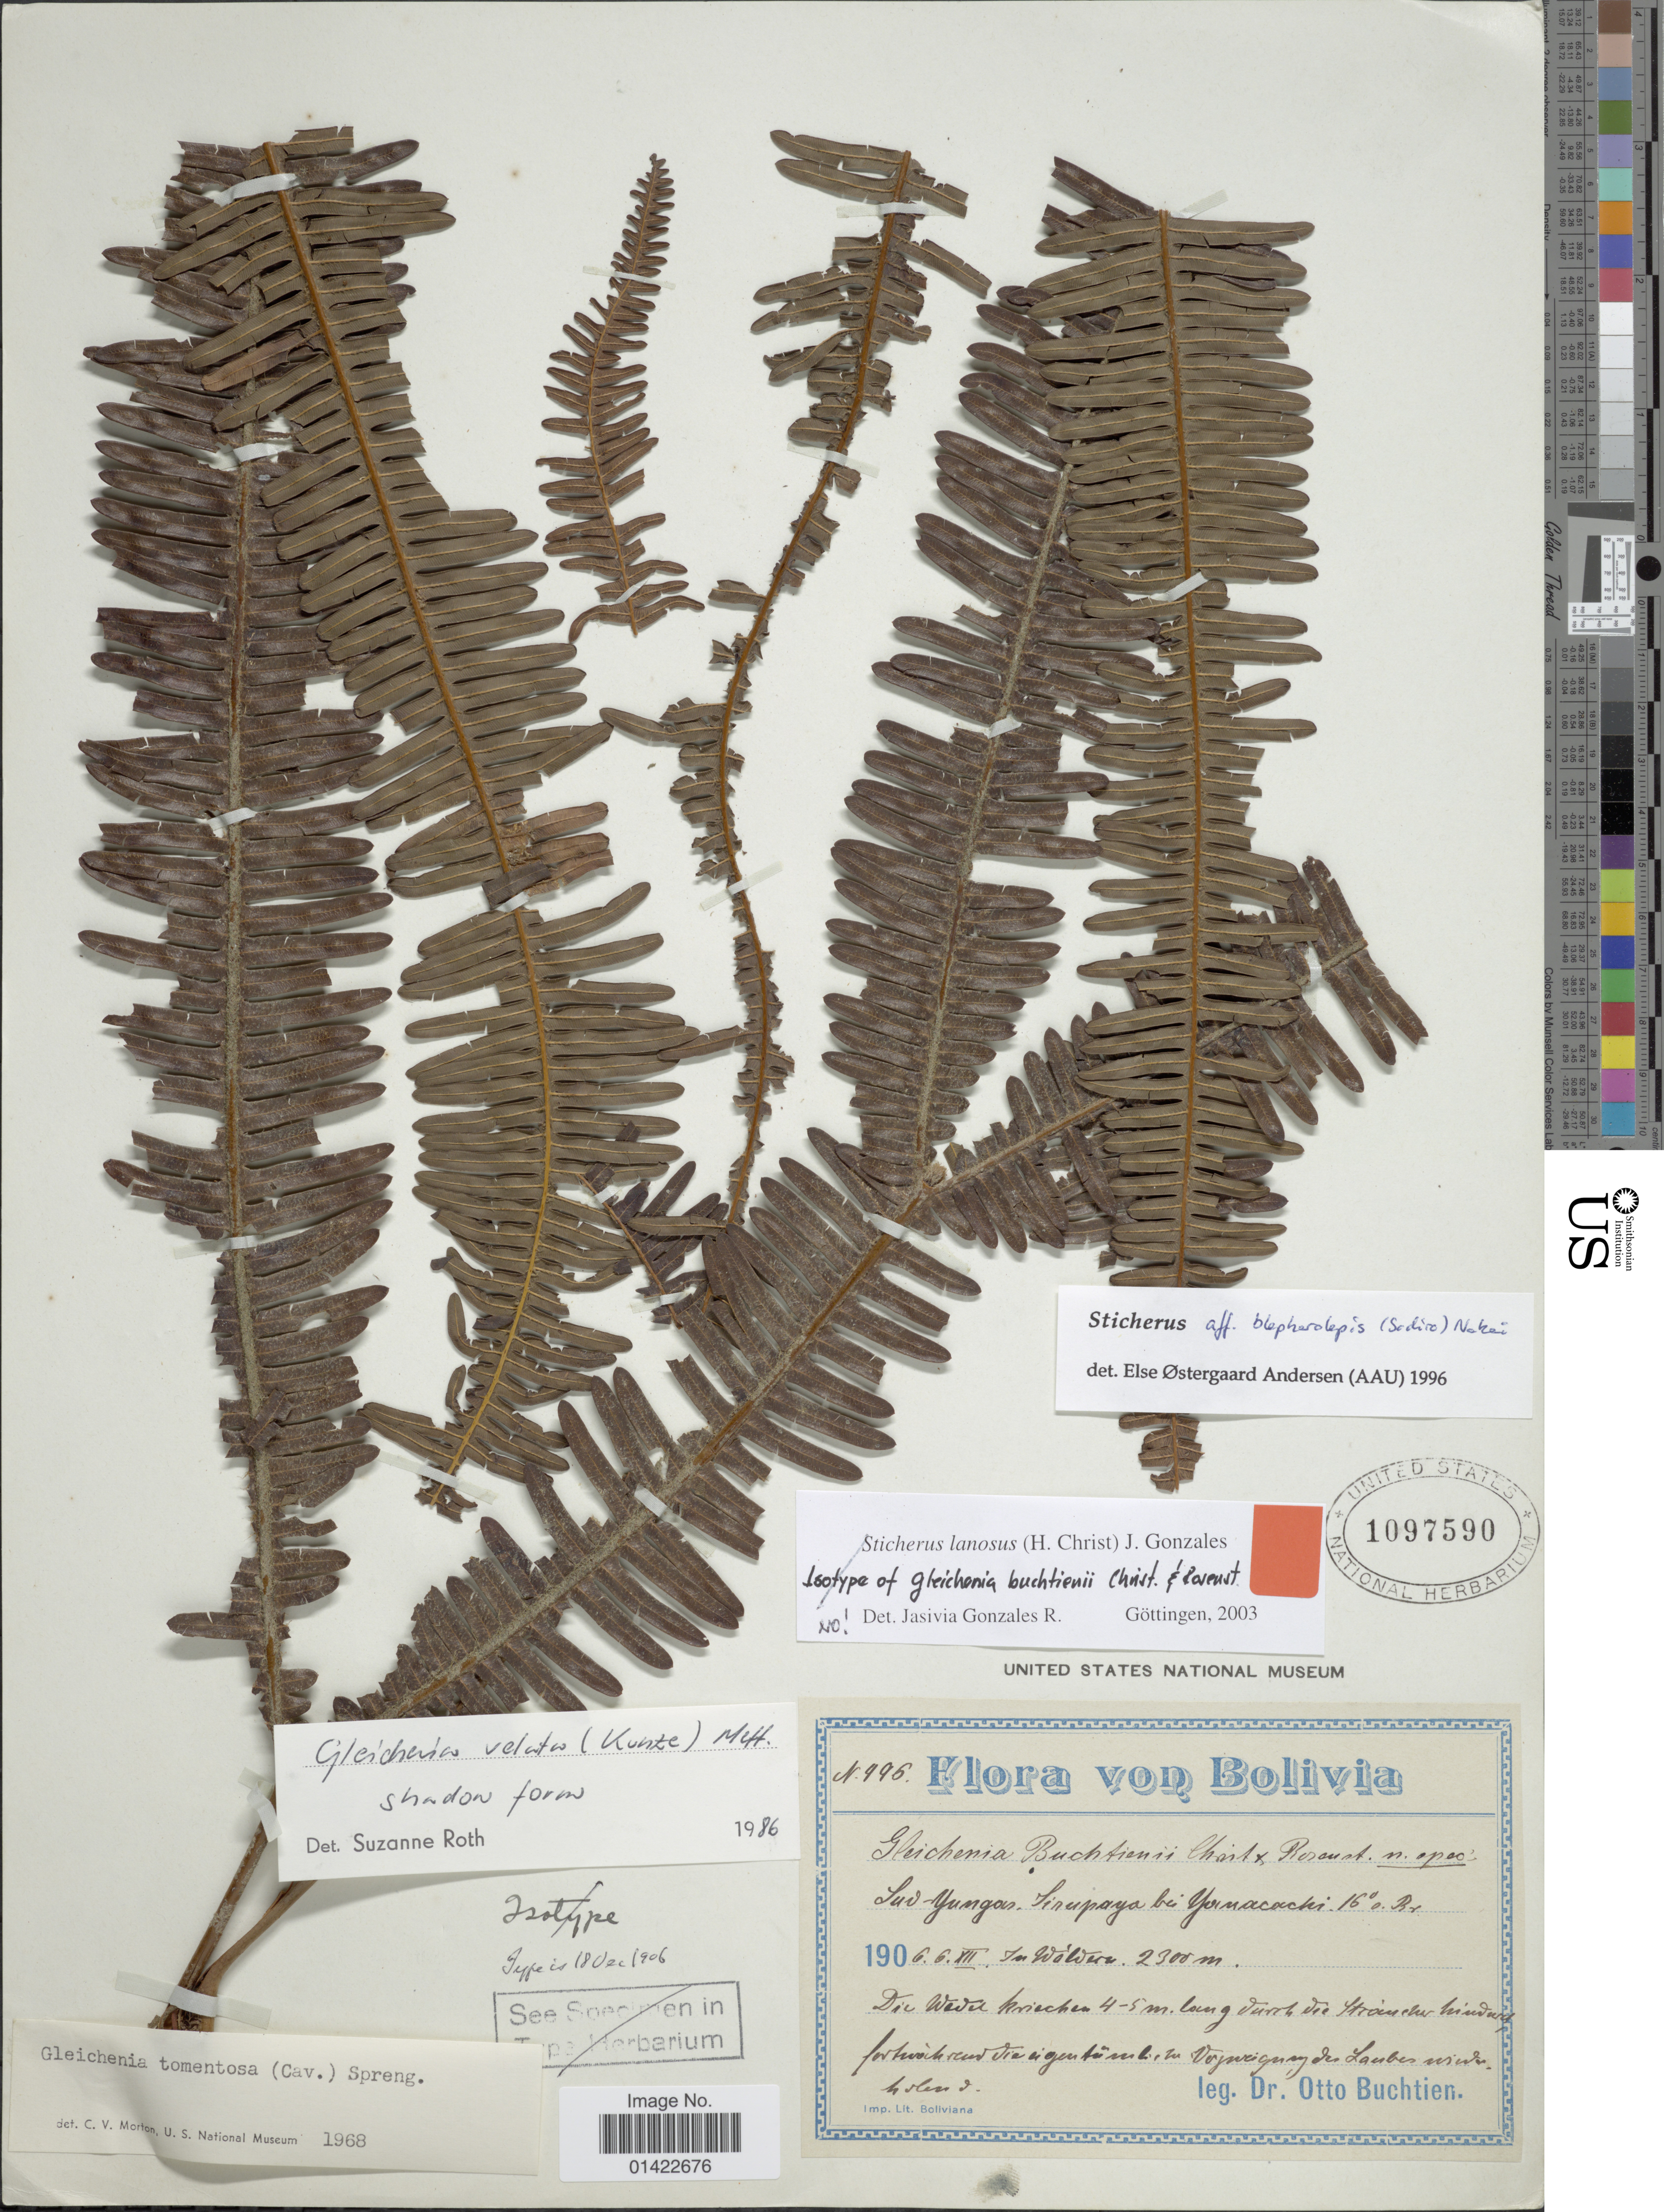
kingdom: Plantae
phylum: Tracheophyta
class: Polypodiopsida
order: Gleicheniales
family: Gleicheniaceae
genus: Sticherus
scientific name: Sticherus tomentosus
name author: (Cav. ex Sw.) A.R. Sm.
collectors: O. Buchtien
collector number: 496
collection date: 1906-12-06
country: Bolivia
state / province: La Paz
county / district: Sud Yungas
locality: Sirupaya bei Yanacachi.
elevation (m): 2300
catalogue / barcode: US 1097590